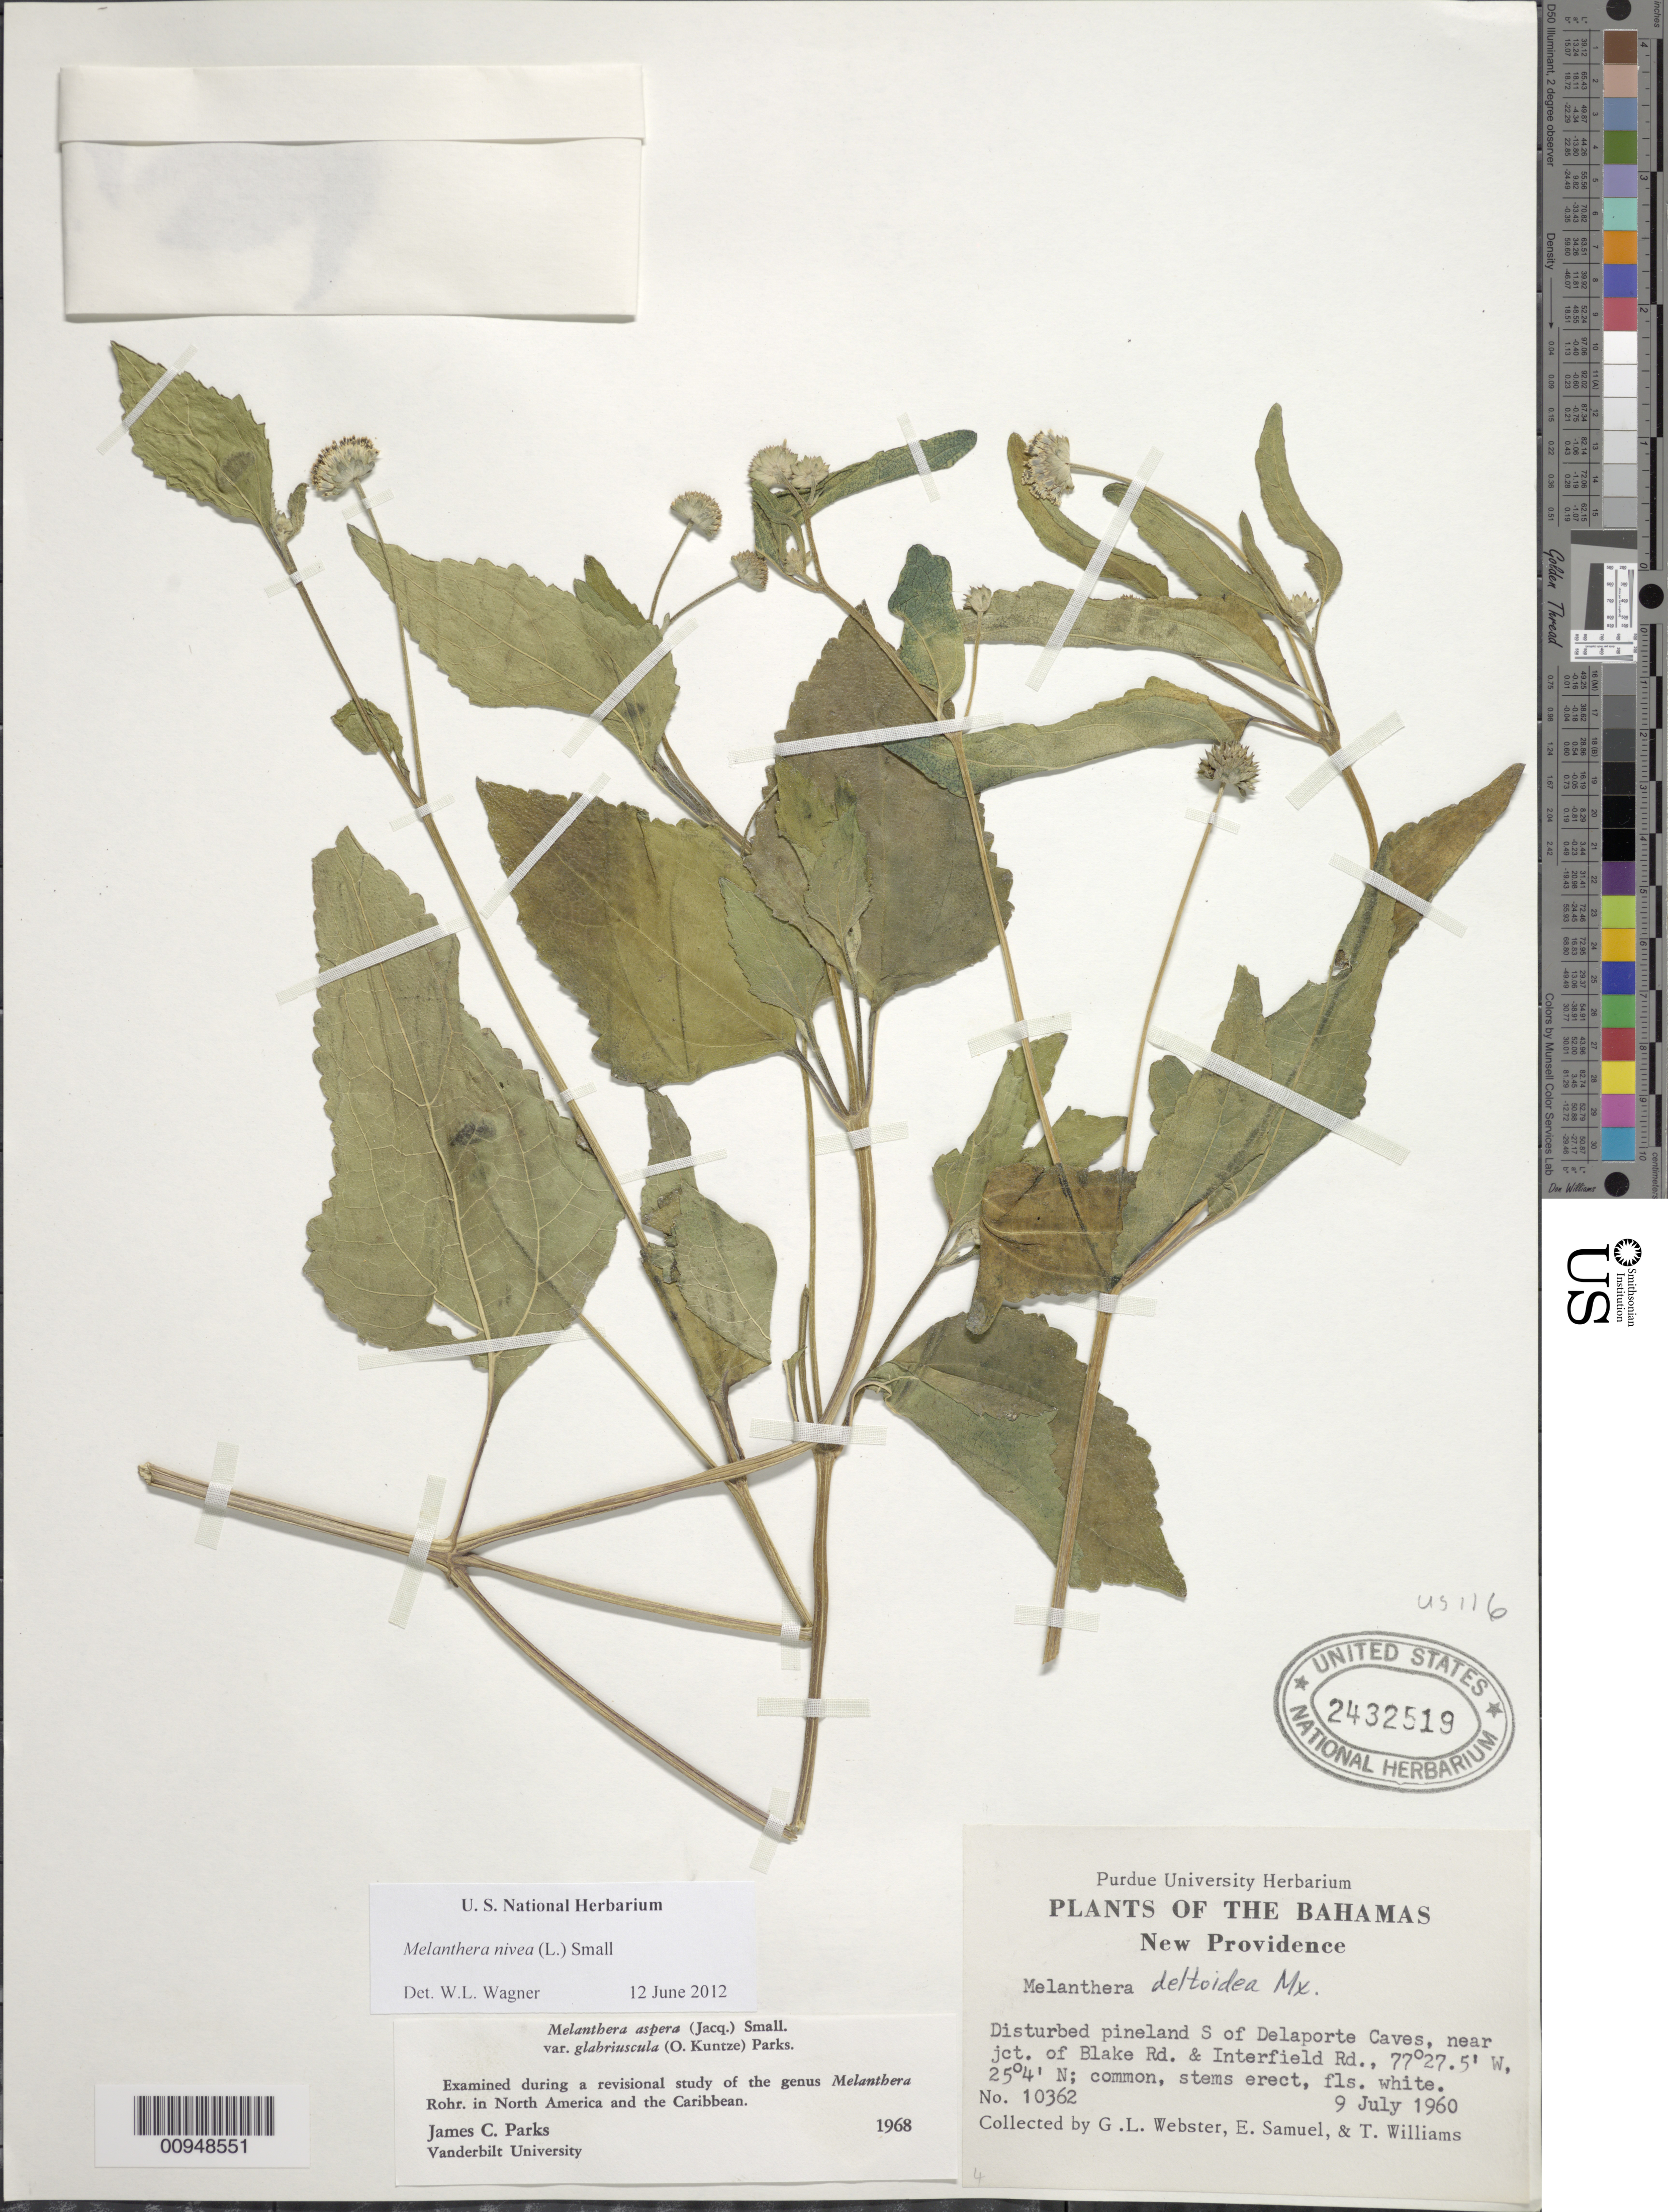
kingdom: Plantae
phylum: Tracheophyta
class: Magnoliopsida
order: Asterales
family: Asteraceae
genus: Melanthera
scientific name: Melanthera nivea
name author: (L.) Small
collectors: G. L. Webster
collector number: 10362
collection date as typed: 09 Jul 1960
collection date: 1960-07-09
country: Bahamas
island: New Providence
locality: S of Delaporte Caves, near jct. of Blake Rd. & Interfield Rd.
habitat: Disturbed pineland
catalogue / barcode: US 2432519